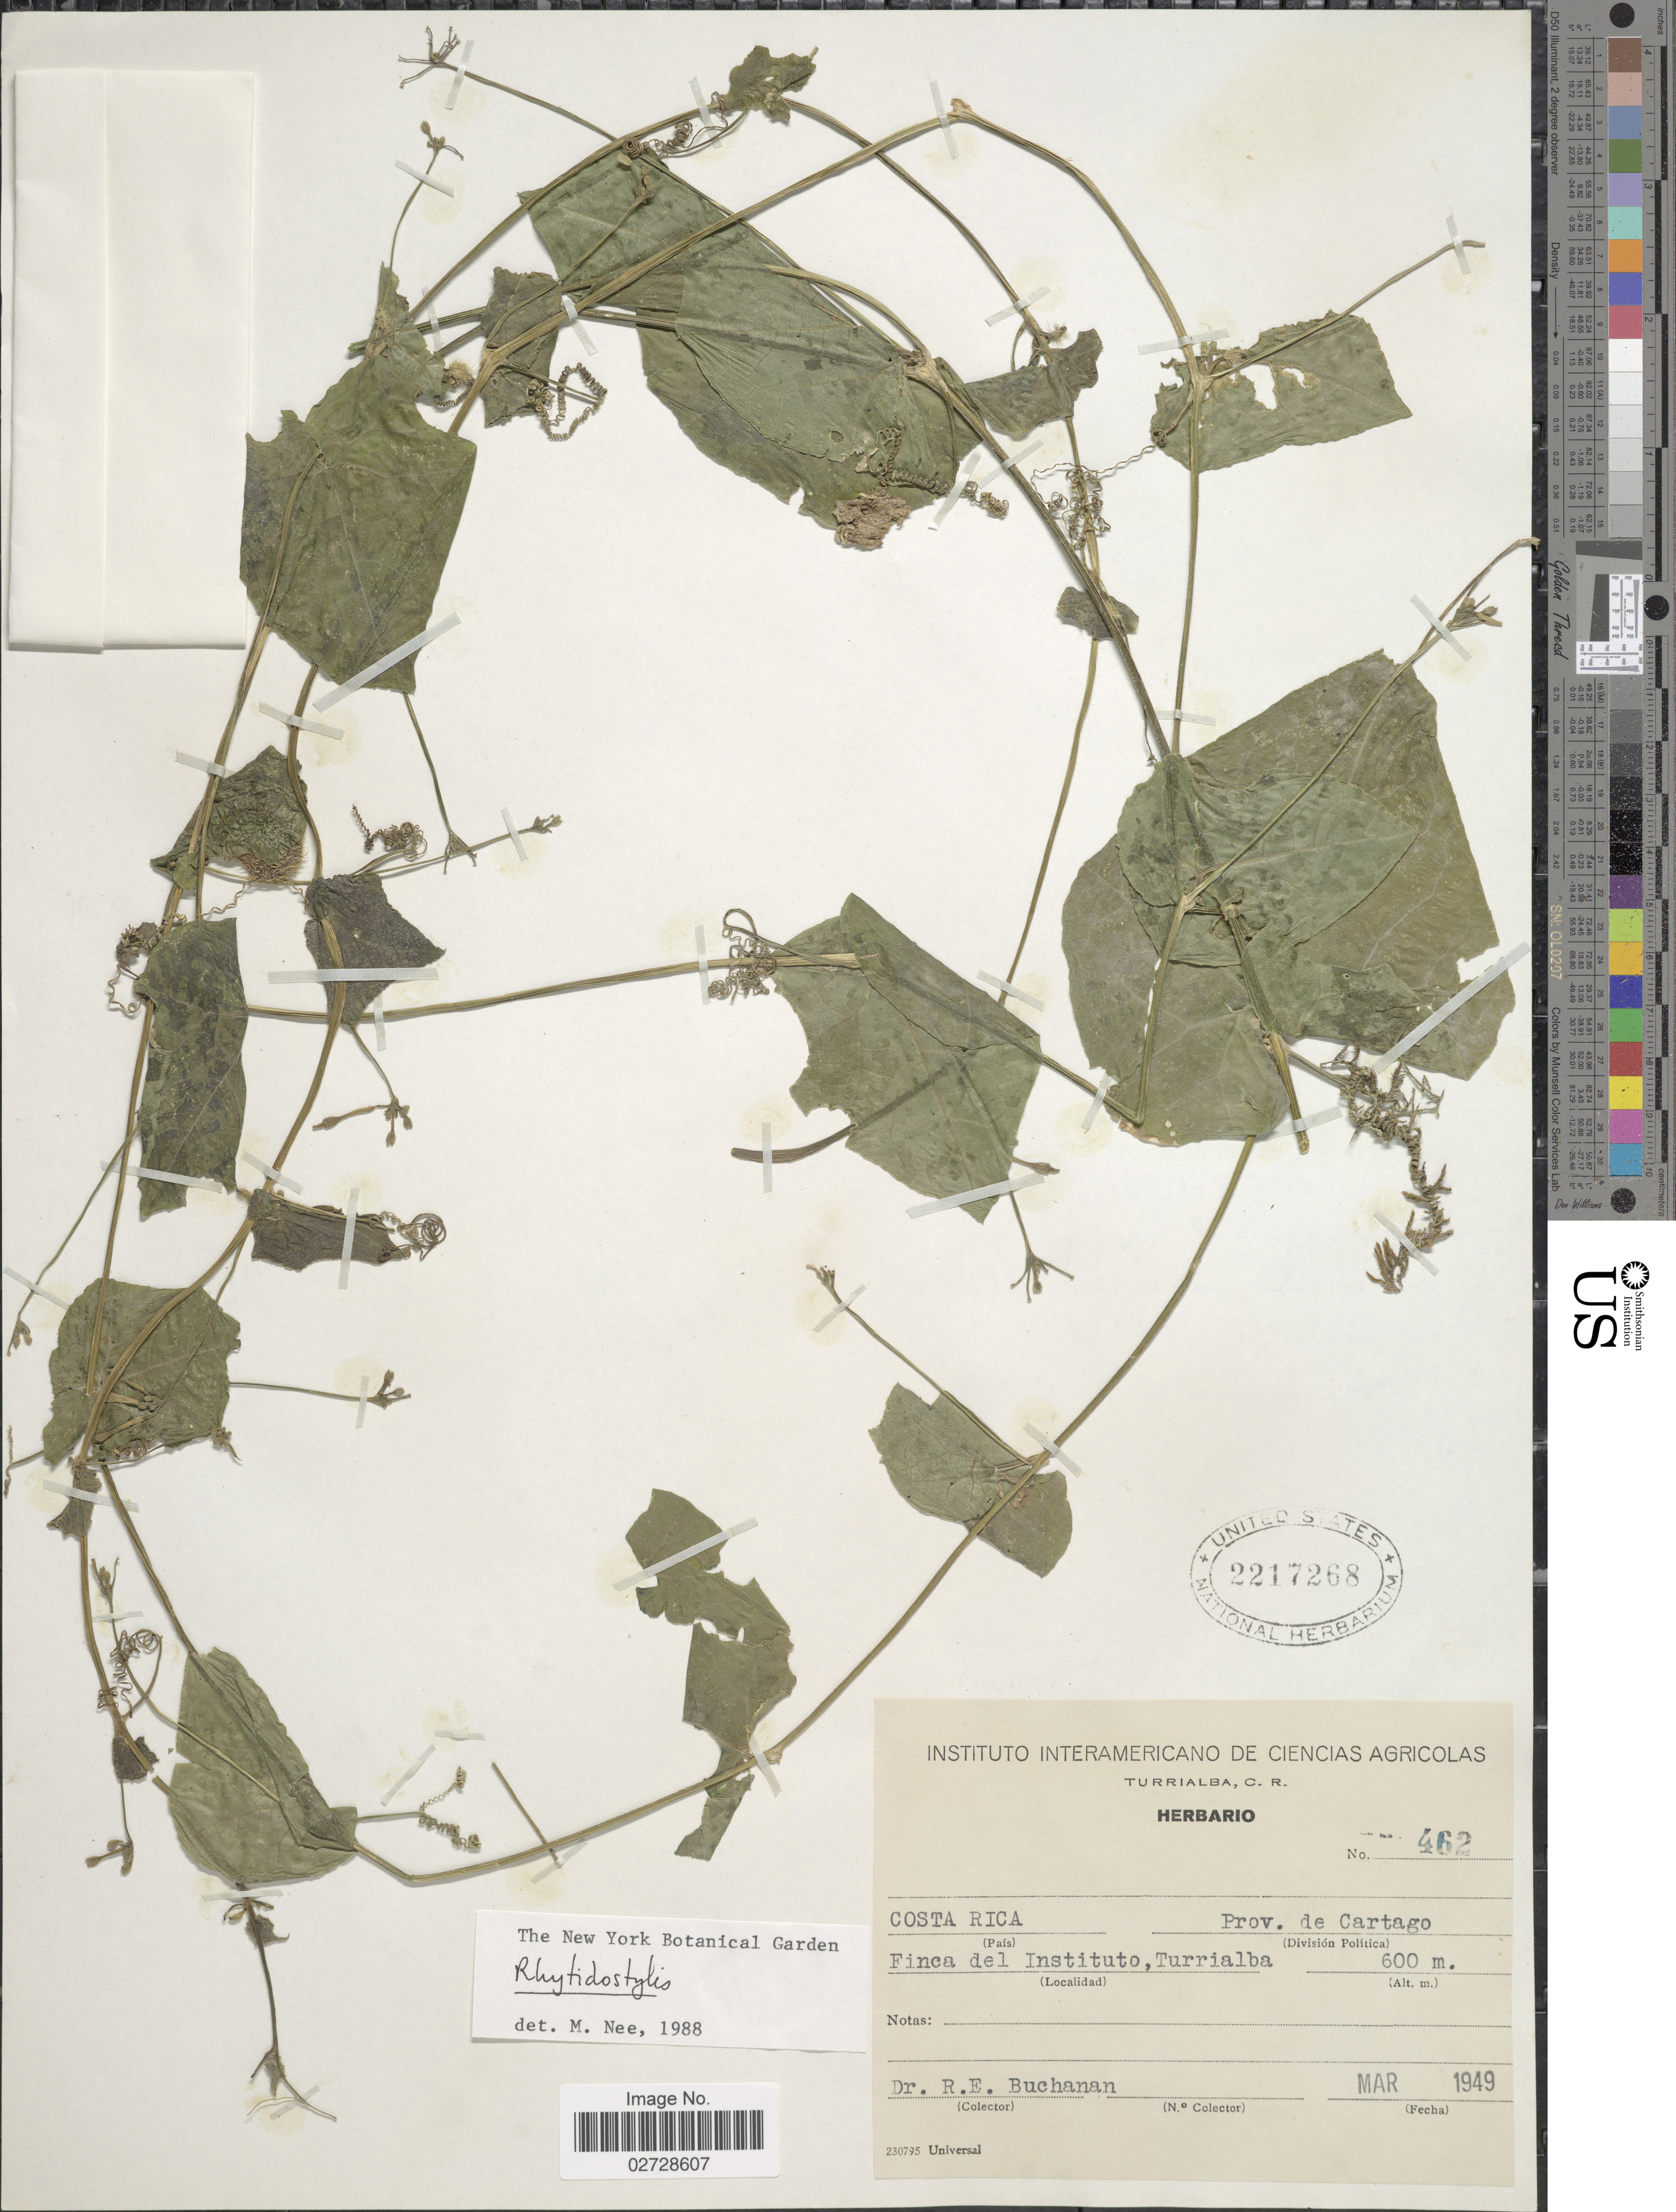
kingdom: Plantae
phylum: Tracheophyta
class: Magnoliopsida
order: Cucurbitales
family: Cucurbitaceae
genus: Cyclanthera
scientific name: Cyclanthera sp.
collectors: R. Buchanan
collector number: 462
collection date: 1949-03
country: Costa Rica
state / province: Cartago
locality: Finca del Instituto, Turrialba.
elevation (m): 600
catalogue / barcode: US 2217268